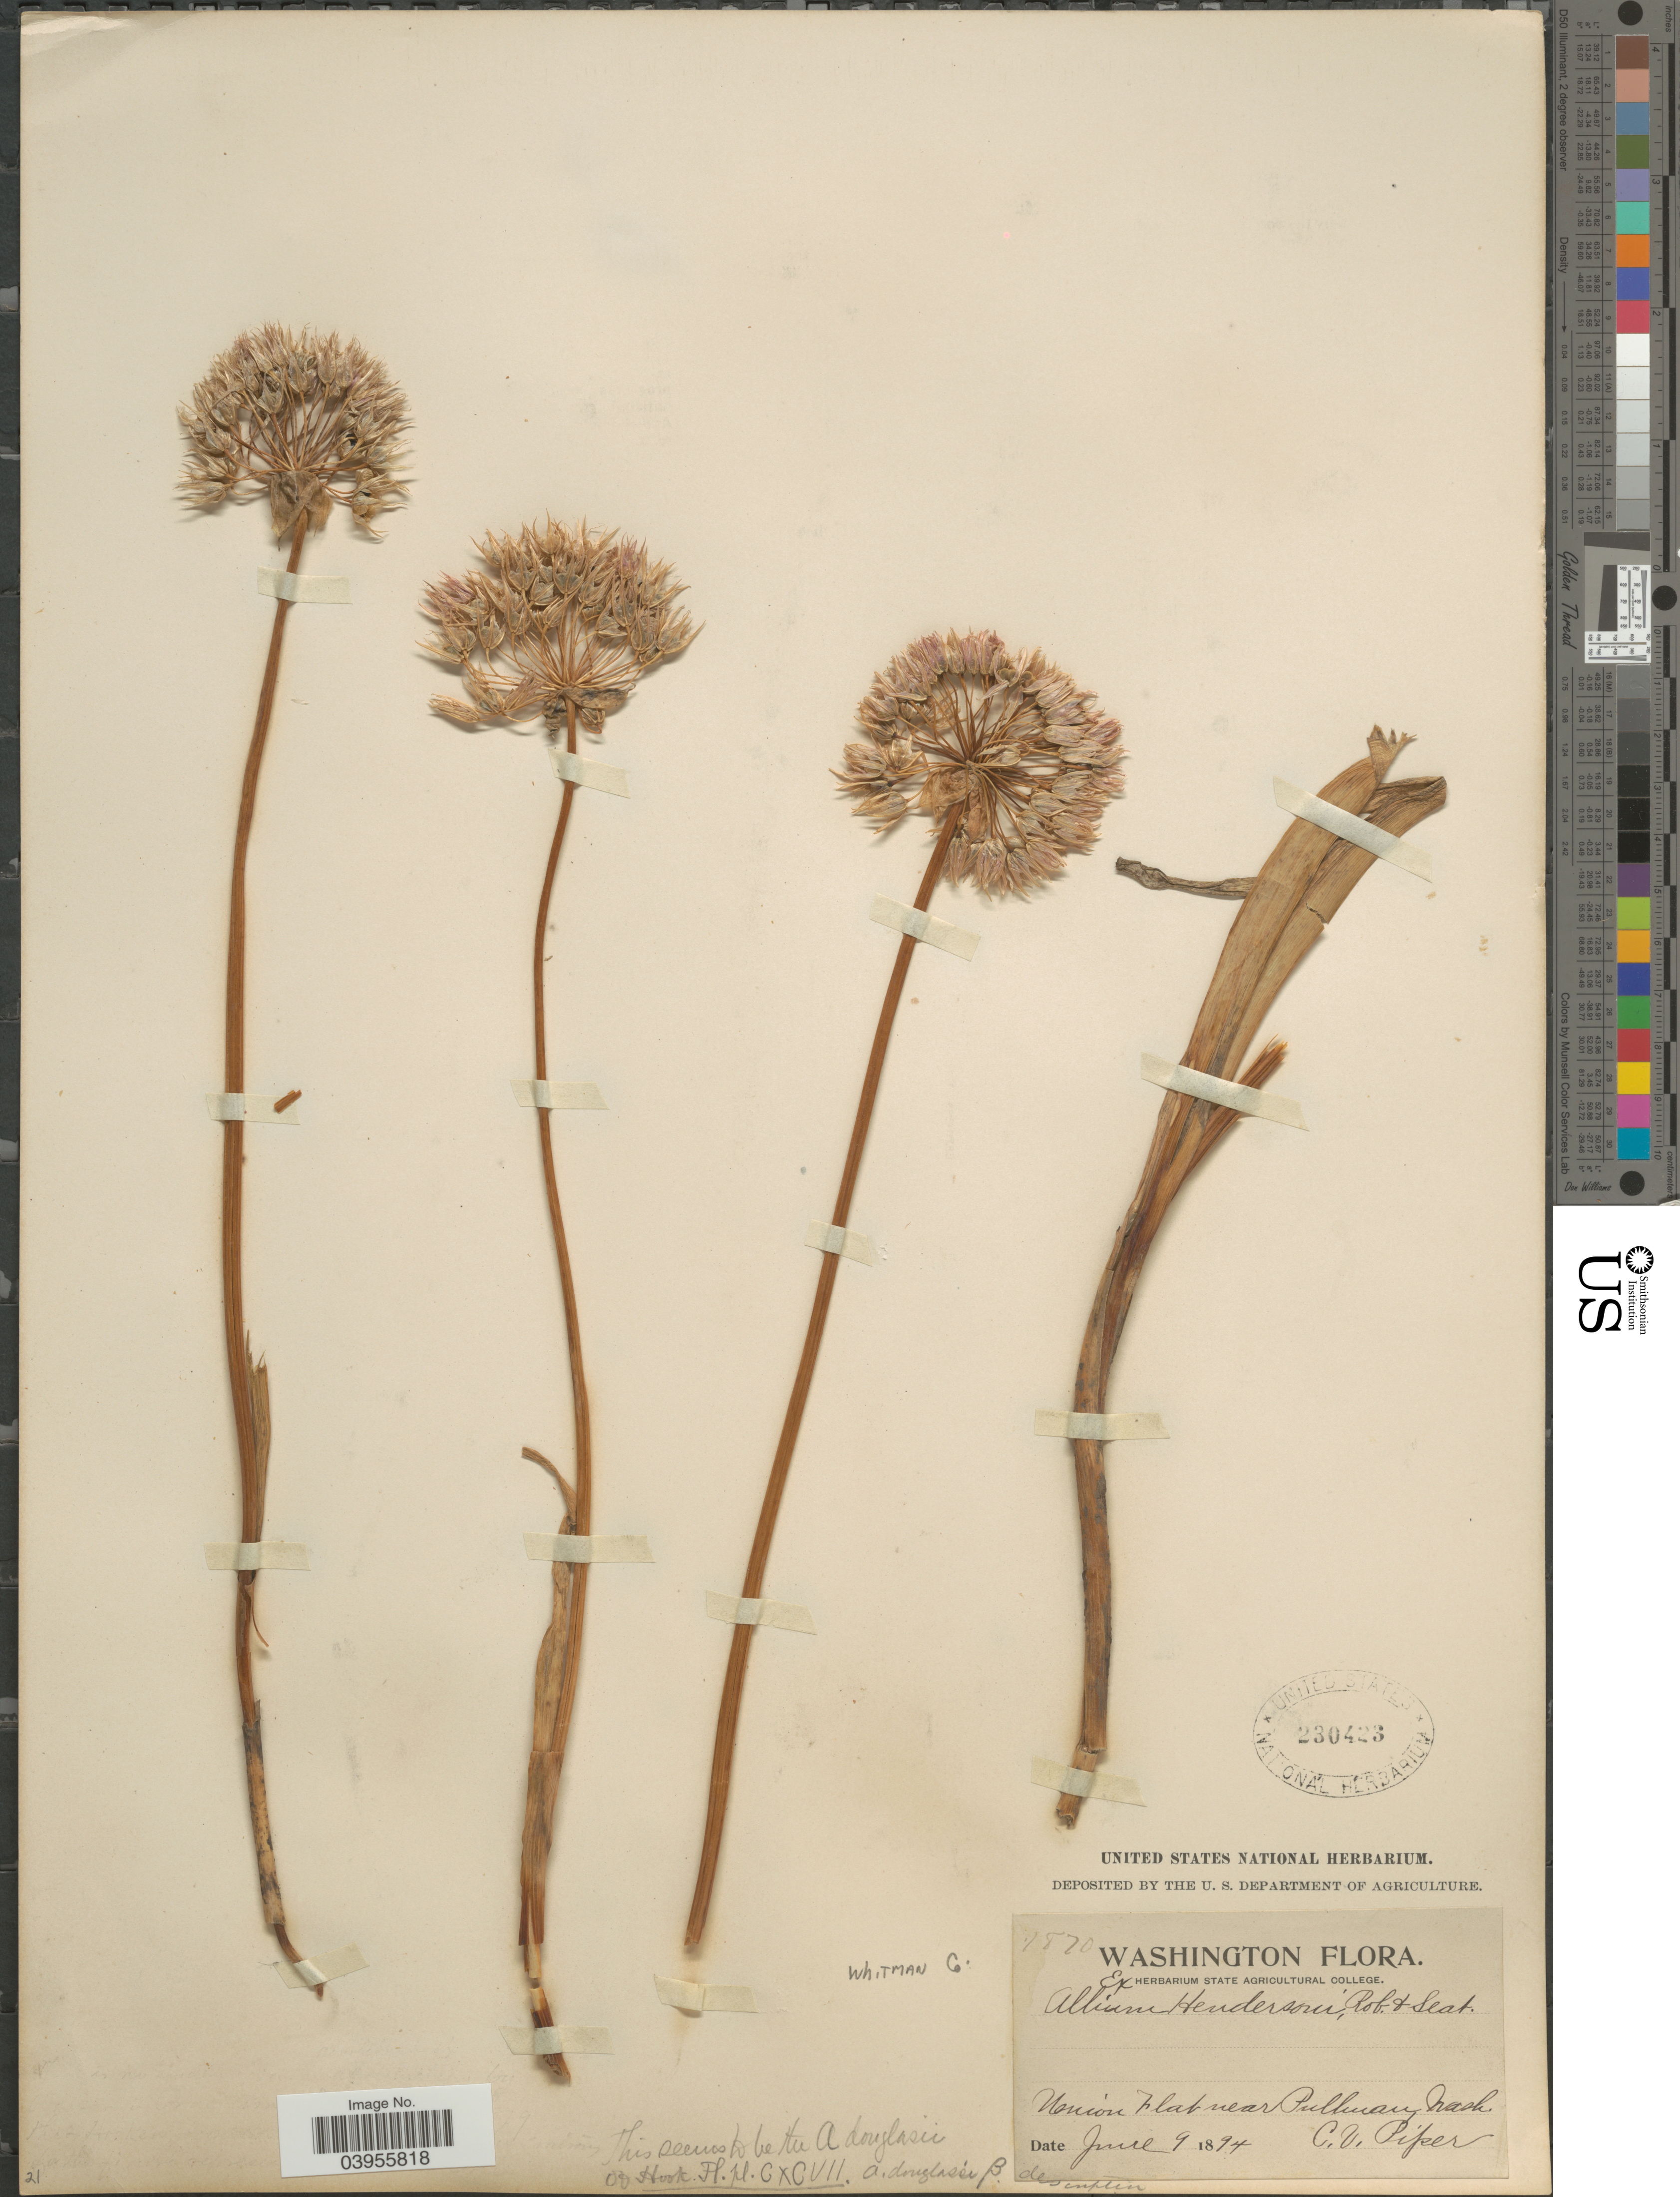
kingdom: Plantae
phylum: Tracheophyta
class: Liliopsida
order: Asparagales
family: Amaryllidaceae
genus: Allium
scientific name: Allium douglasii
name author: Hook.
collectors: C. V. Piper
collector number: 1870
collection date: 1894-06-09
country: United States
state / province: Washington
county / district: Whitman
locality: Union Flat near Pullman Wash. Whitman Co.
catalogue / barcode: US 230423